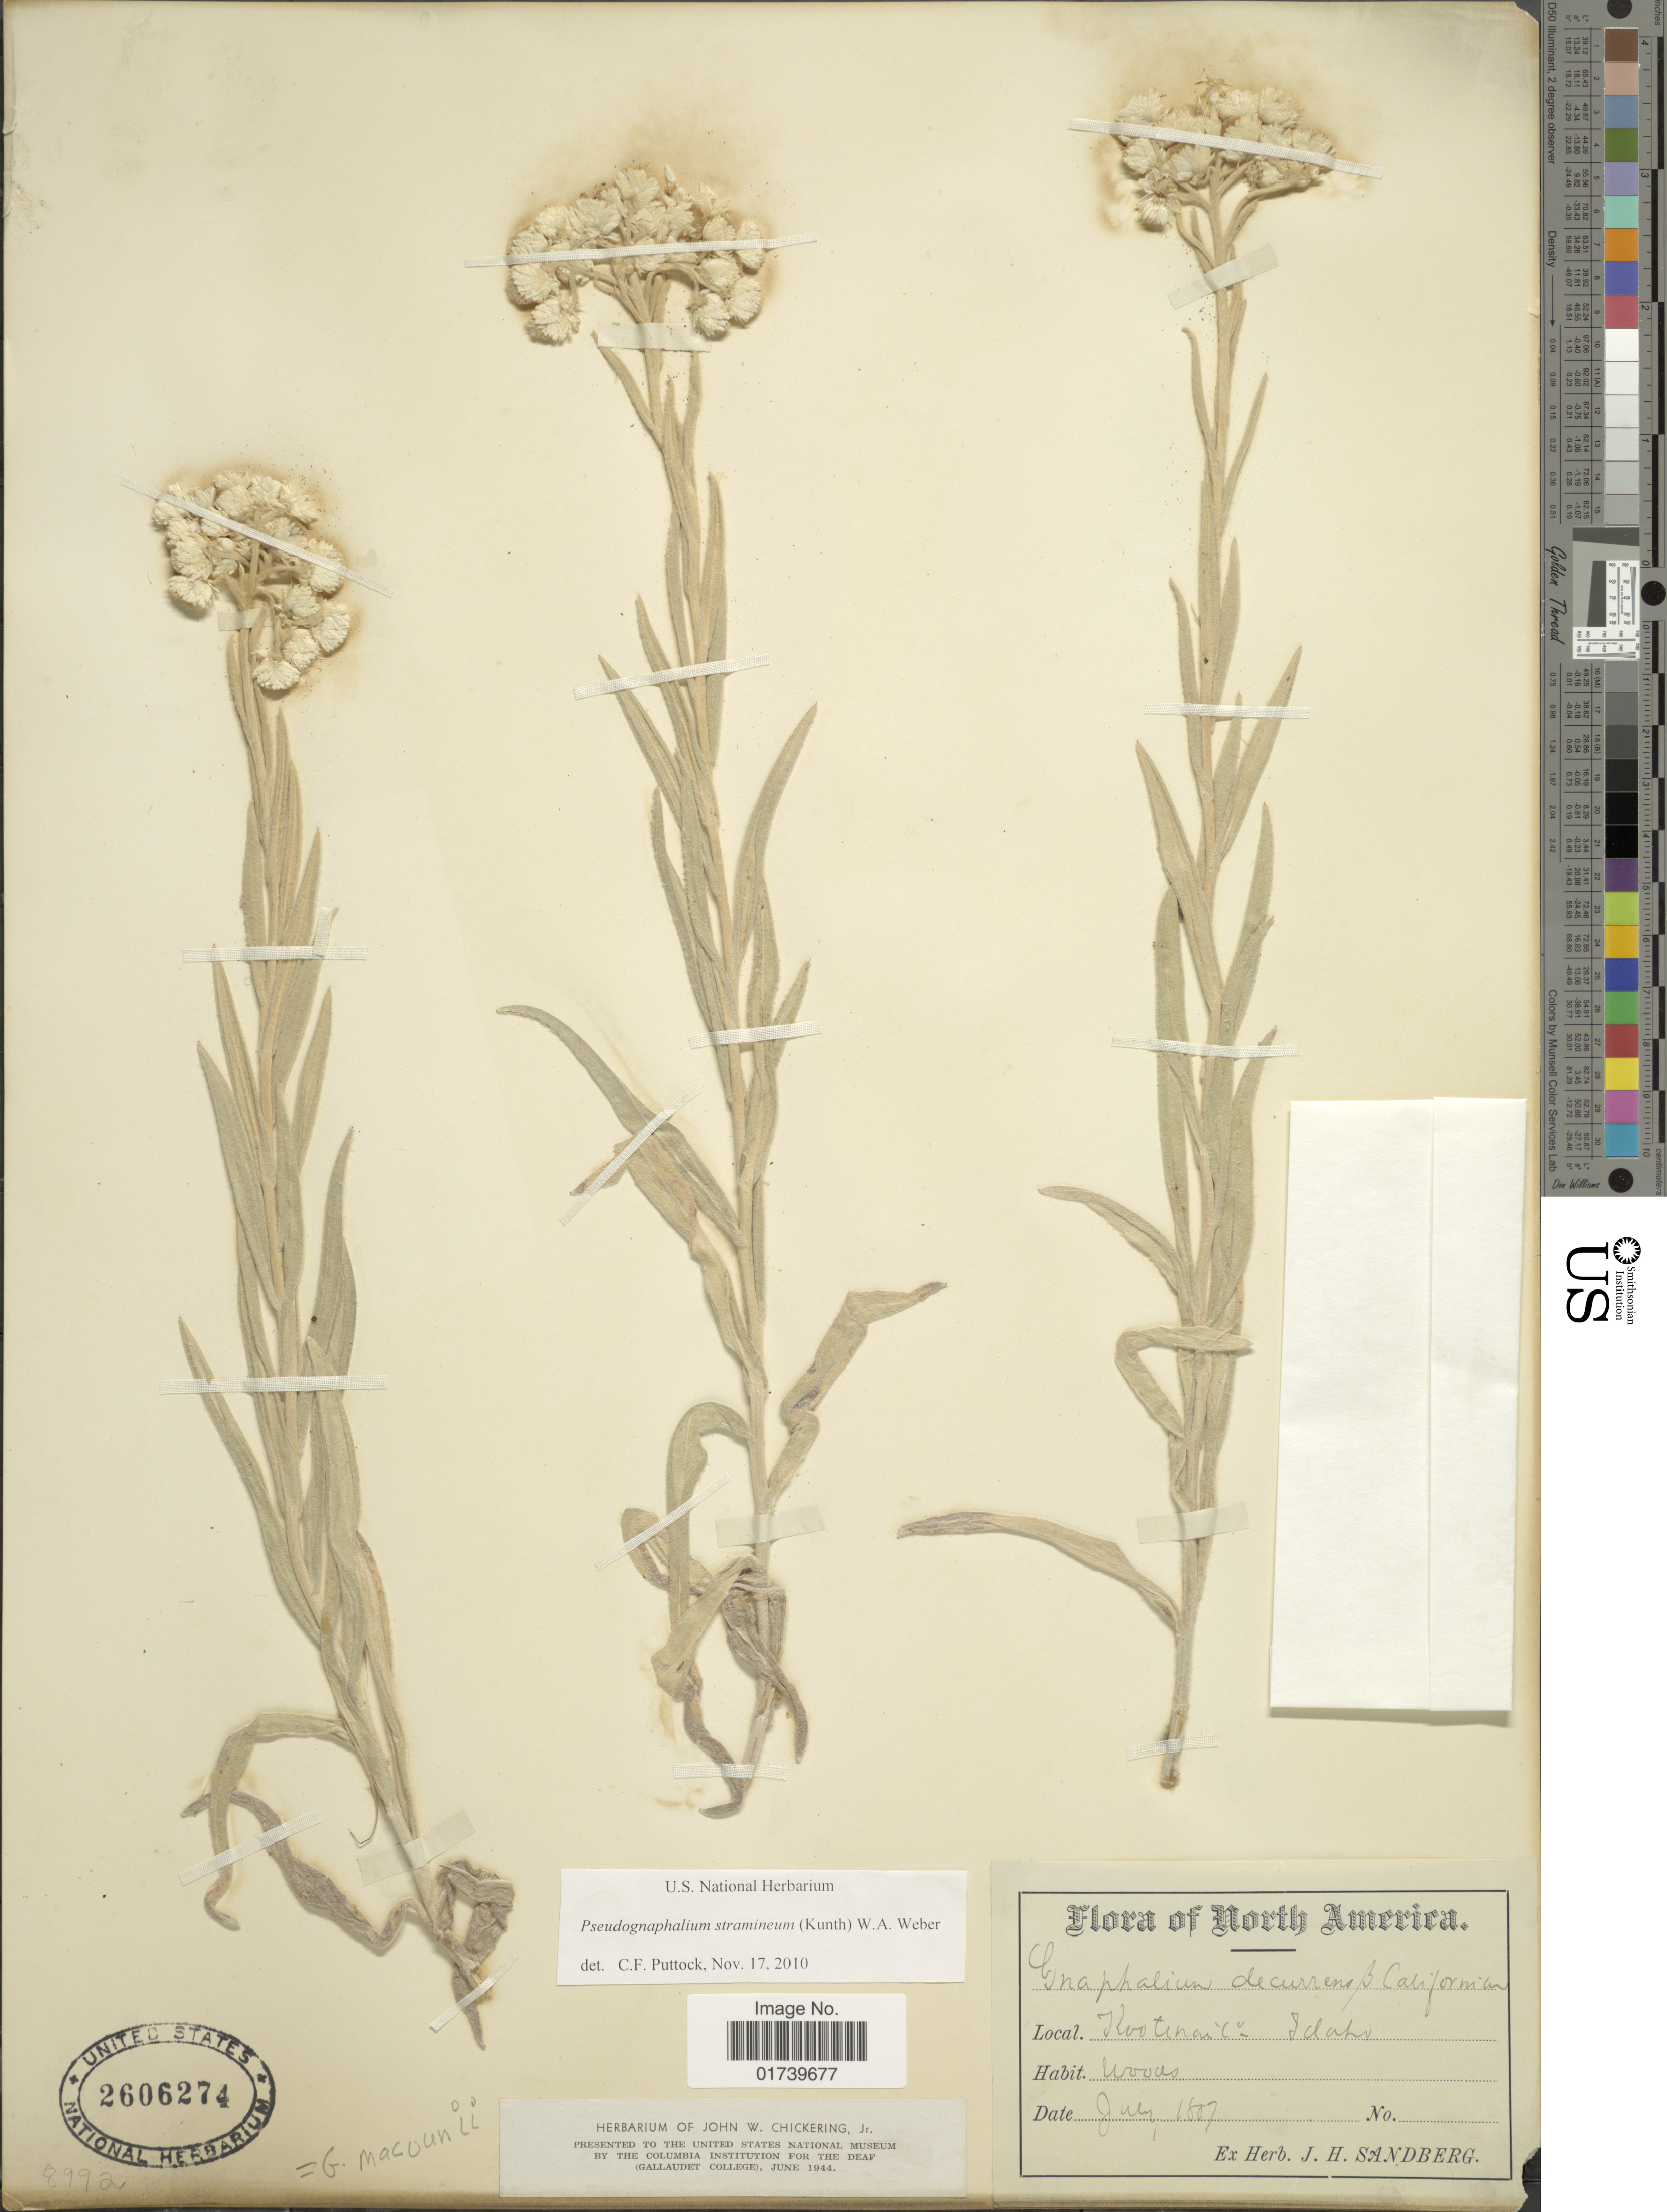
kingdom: Plantae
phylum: Tracheophyta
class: Magnoliopsida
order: Asterales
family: Asteraceae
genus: Pseudognaphalium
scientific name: Pseudognaphalium stramineum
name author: (Kunth) Anderb.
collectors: ex. herb. J. H. Sandberg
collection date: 1807-07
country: United States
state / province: Idaho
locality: Kootenai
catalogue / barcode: US 2606274